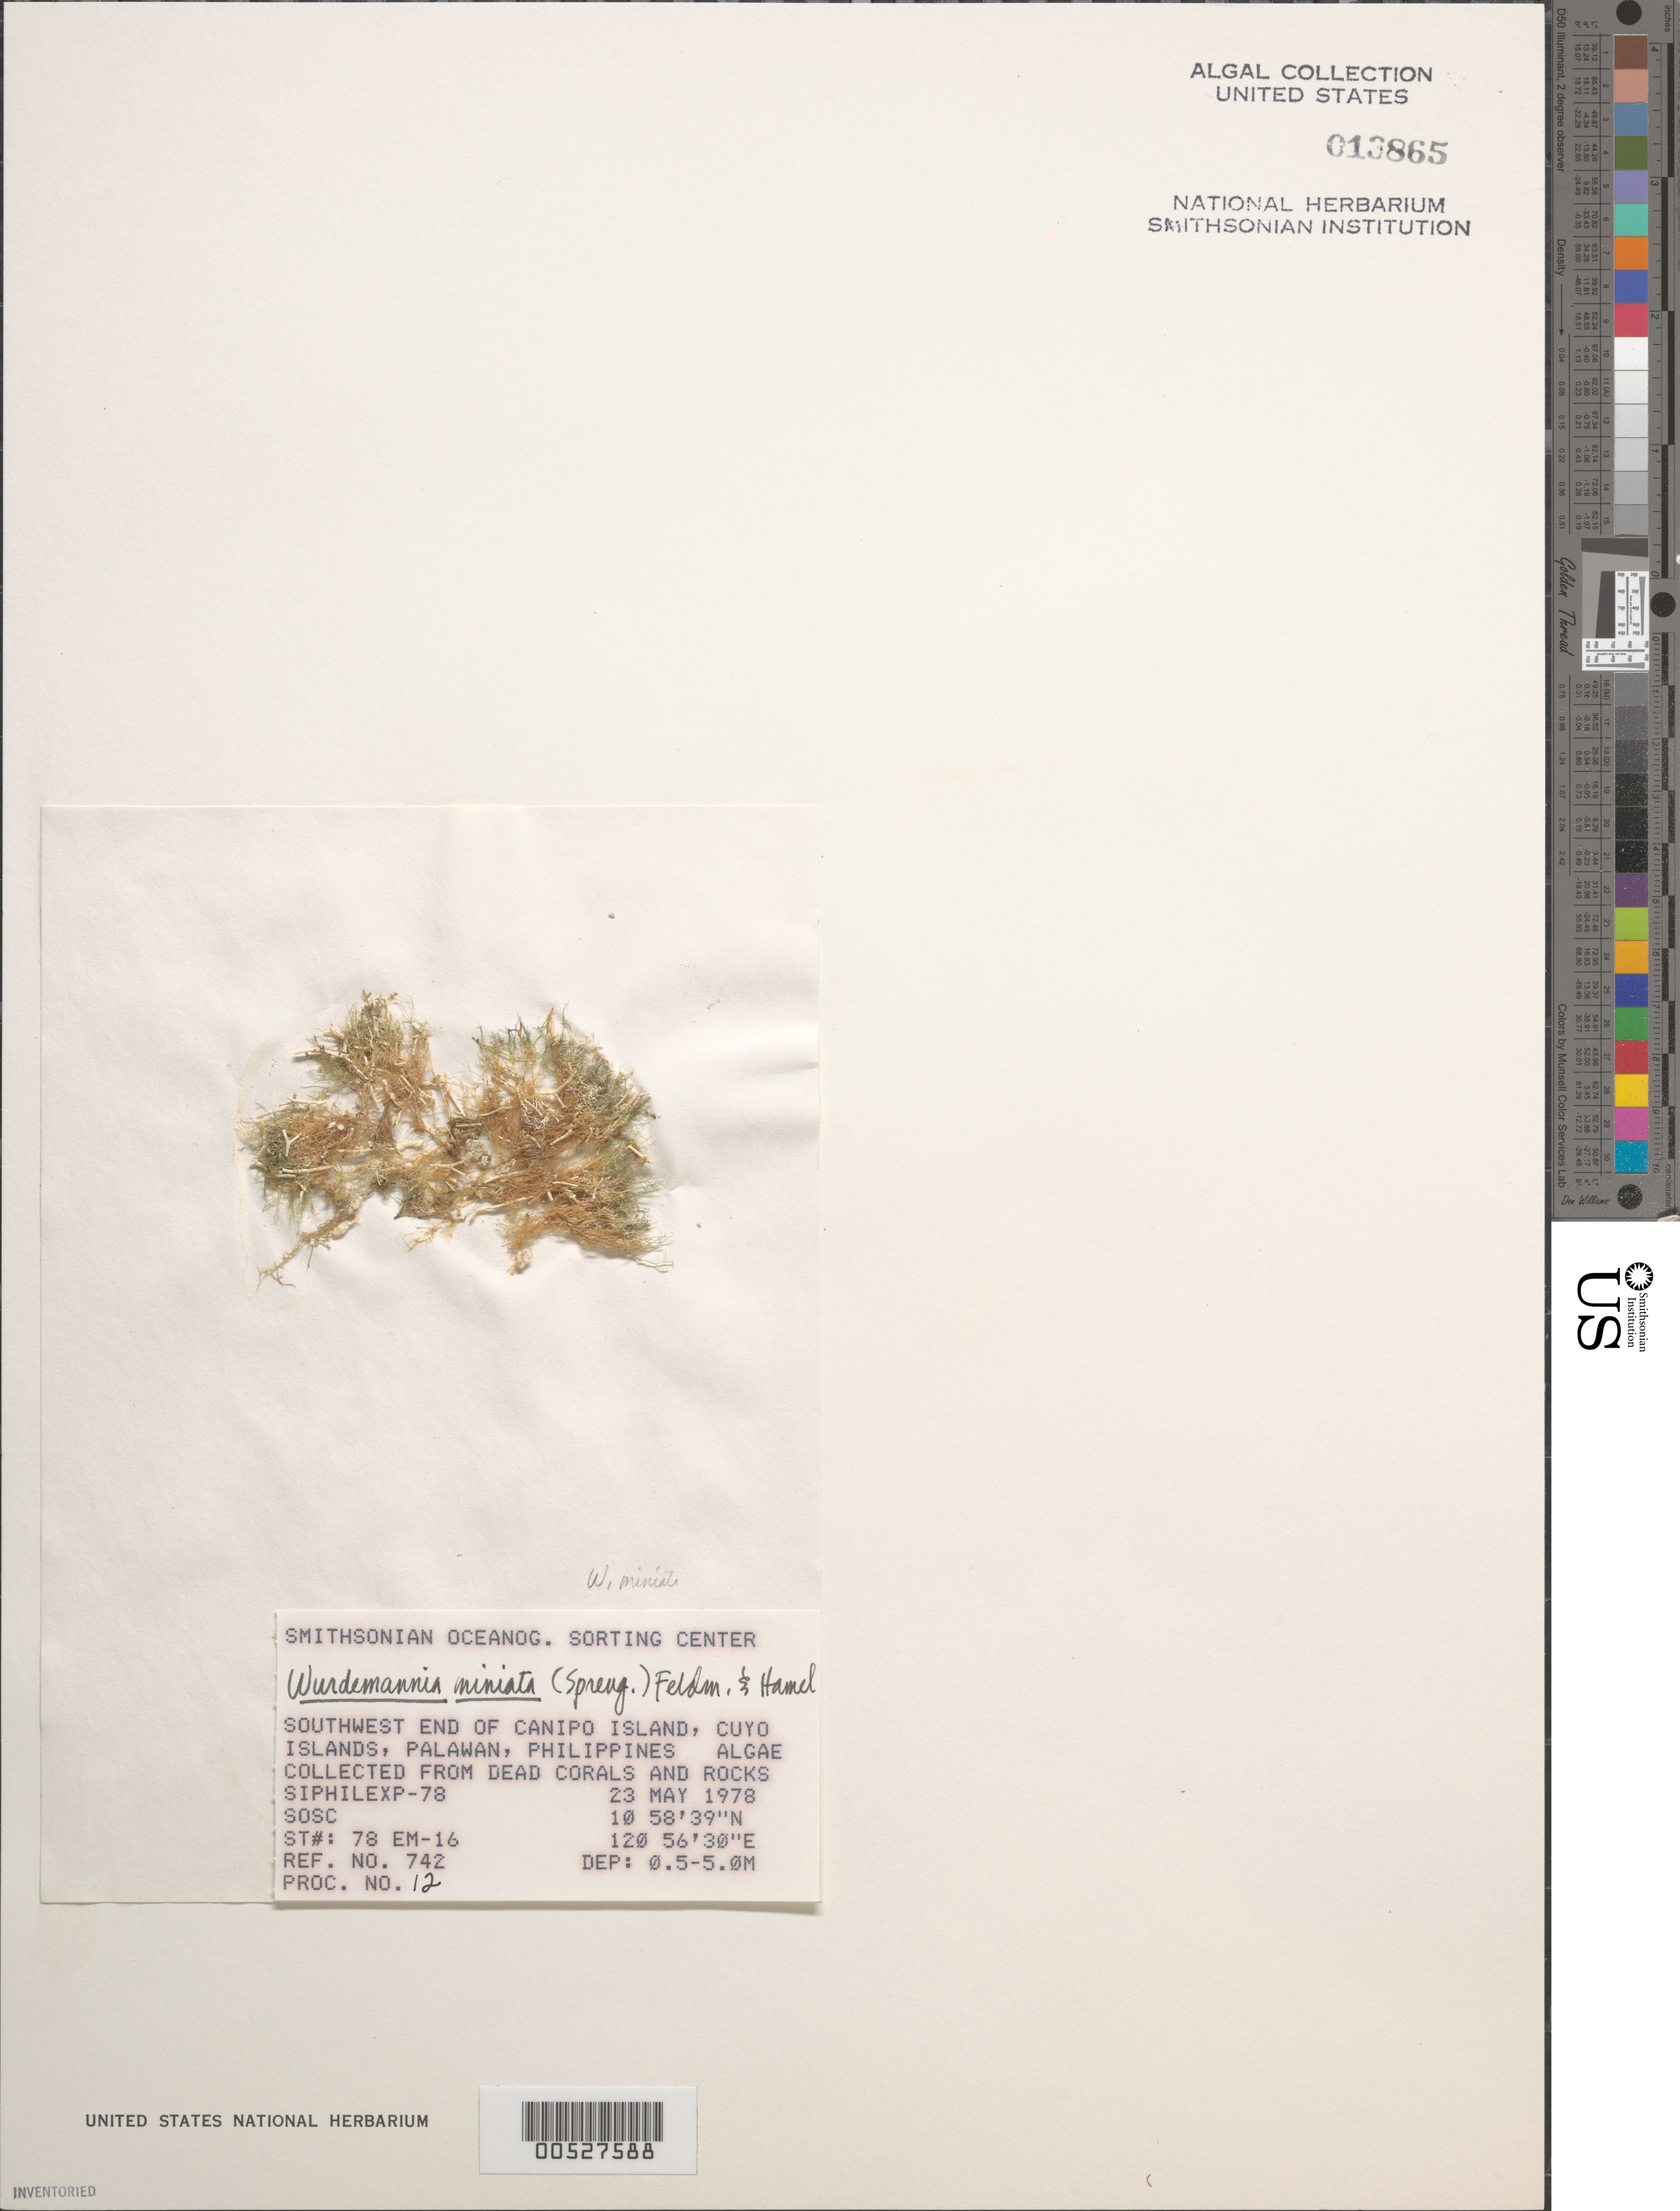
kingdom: Plantae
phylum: Rhodophyta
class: Florideophyceae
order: Gigartinales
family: Solieriaceae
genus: Wurdemannia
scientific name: Wurdemannia miniata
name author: (Spreng.) Feldmann & G. Hamel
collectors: SOSC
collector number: Station 78 Em-16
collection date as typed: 23 May 1978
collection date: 1978-05-23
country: Philippines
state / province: Mimaropa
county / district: Palawan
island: Canipo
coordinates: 10 58' 39" N, 120 56' 30" E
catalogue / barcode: US 13865